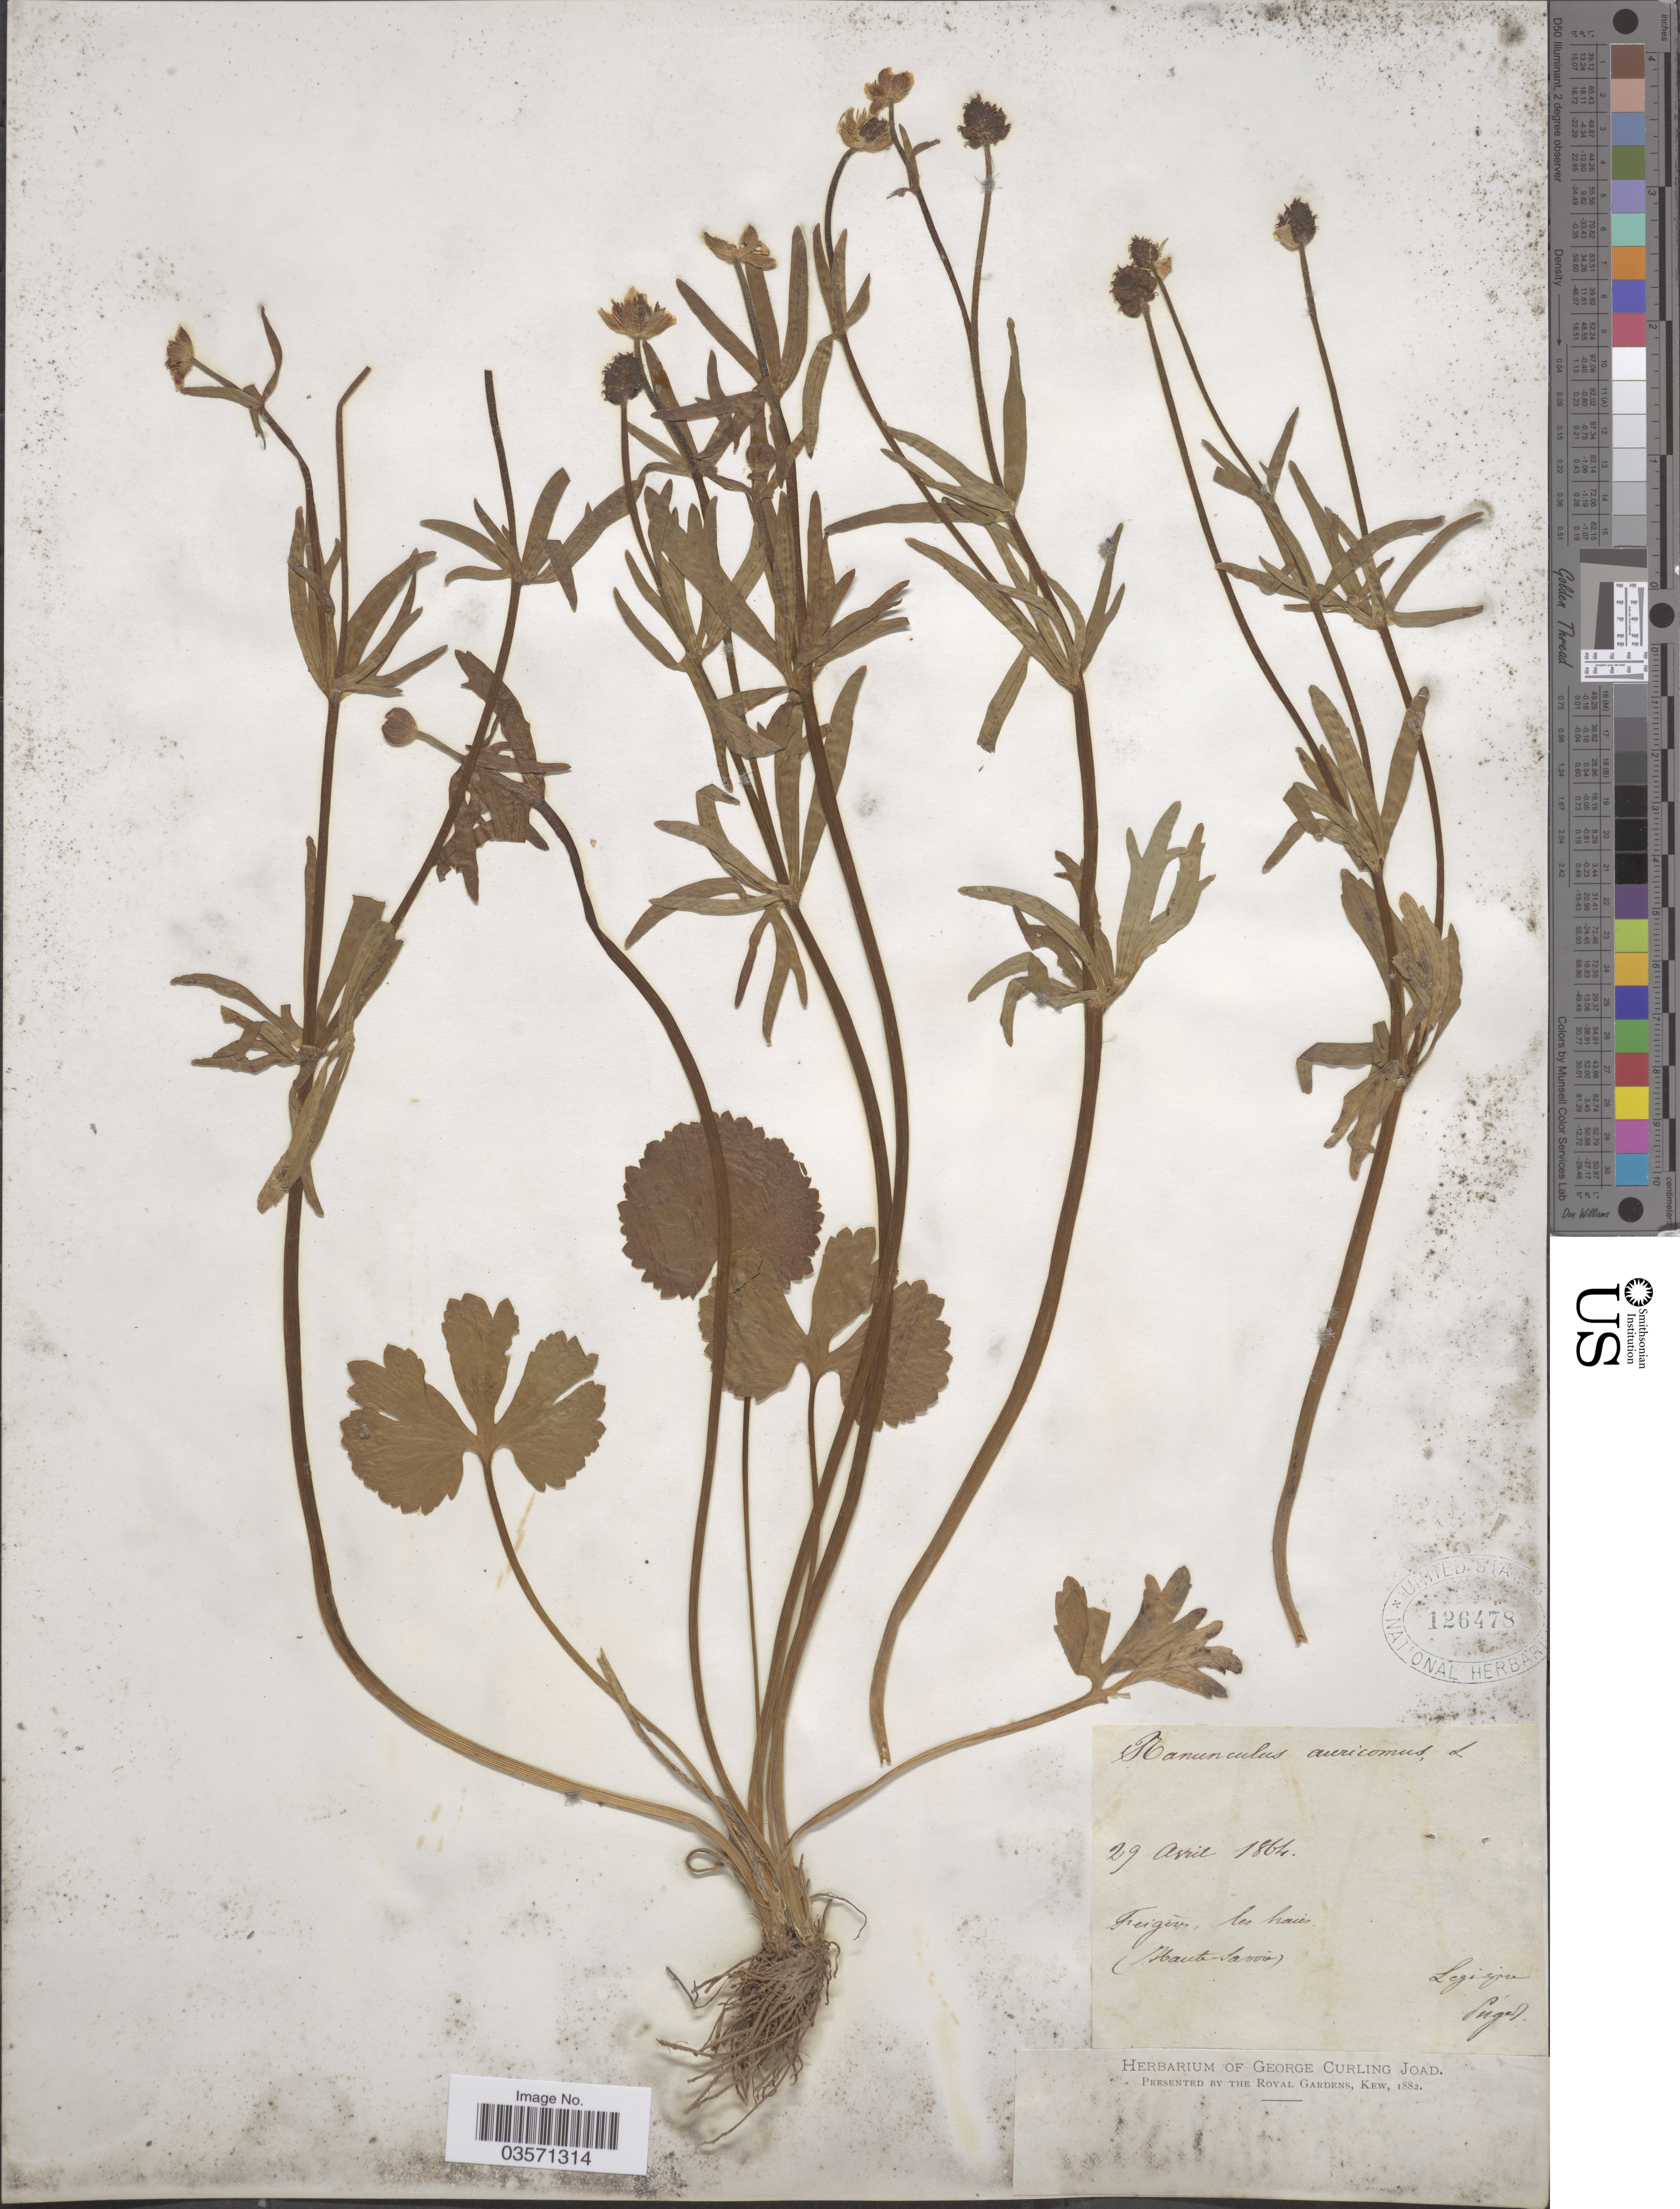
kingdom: Plantae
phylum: Tracheophyta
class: Magnoliopsida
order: Ranunculales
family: Ranunculaceae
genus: Ranunculus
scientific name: Ranunculus auricomus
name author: L.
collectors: -. Puget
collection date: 1864-04-29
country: France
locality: Feigern, les haies. (Haute-Savoie).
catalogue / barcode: US 126478